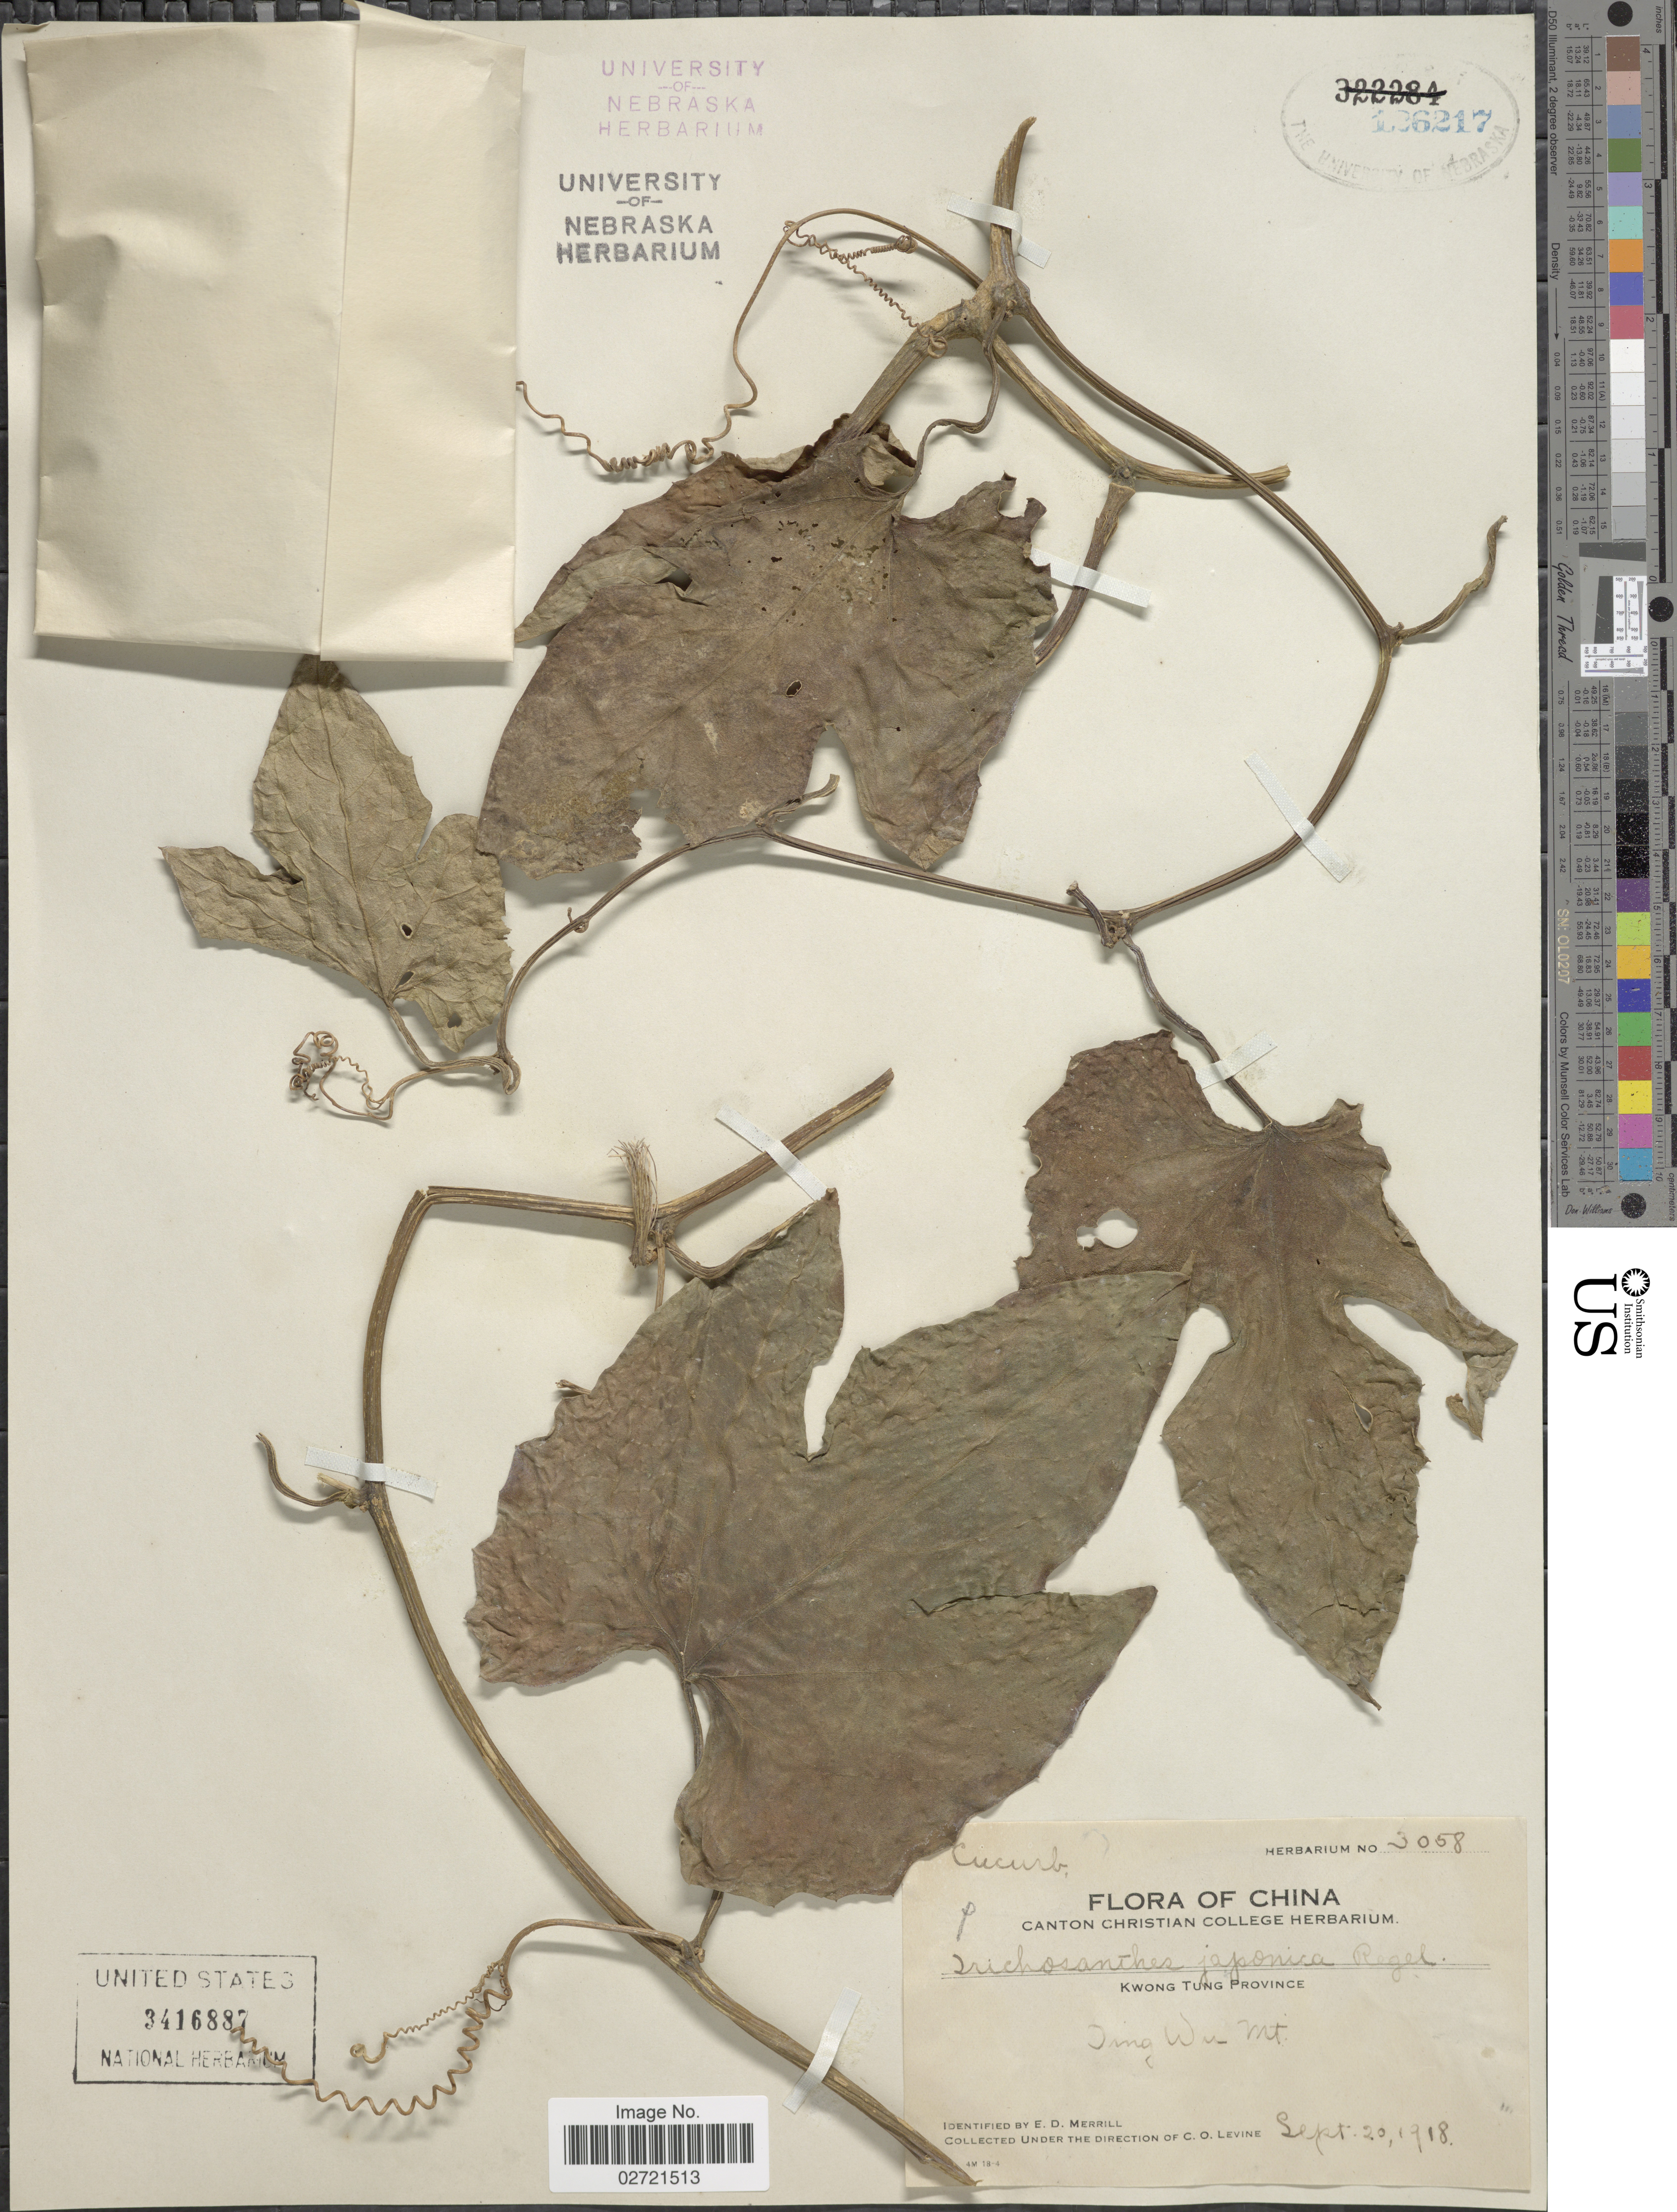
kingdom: Plantae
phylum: Tracheophyta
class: Magnoliopsida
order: Cucurbitales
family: Cucurbitaceae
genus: Trichosanthes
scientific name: Trichosanthes japonica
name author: Regel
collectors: C. O. Levine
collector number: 3058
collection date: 1918-09-20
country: China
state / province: Guangdong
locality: Kwong Tung Province, Ting Wu Mt.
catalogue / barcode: US 3416887